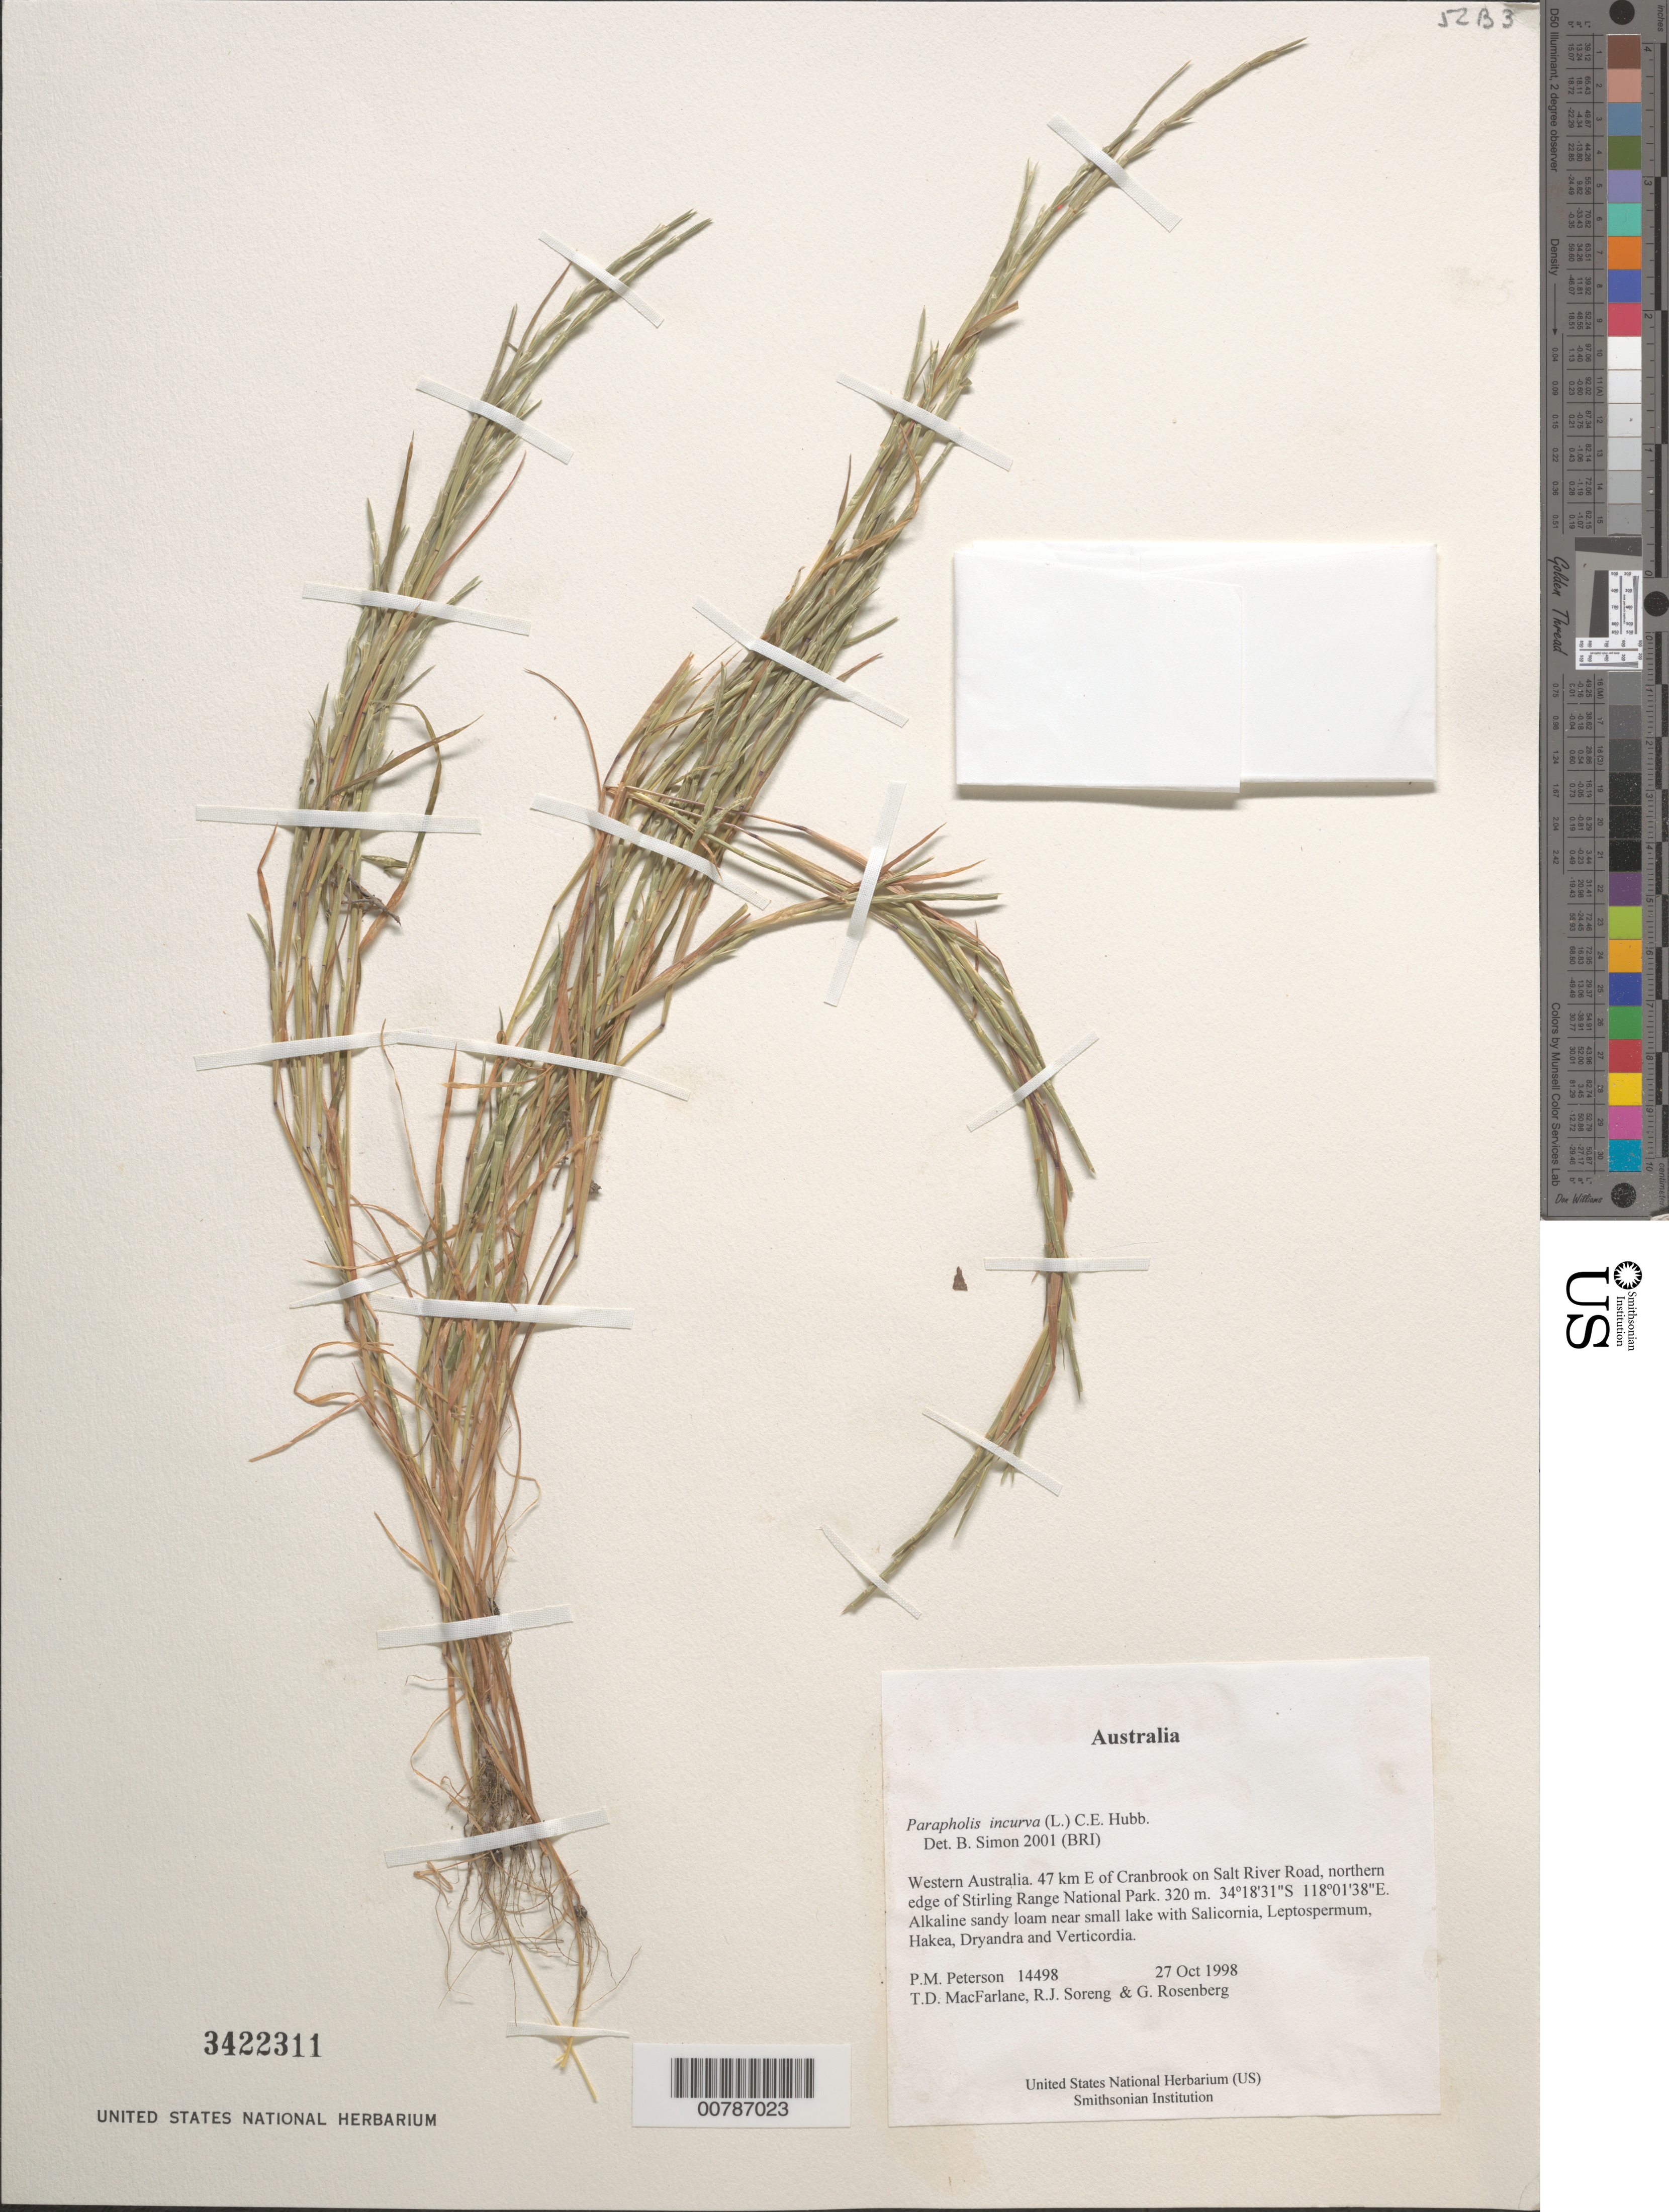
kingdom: Plantae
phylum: Tracheophyta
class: Liliopsida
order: Poales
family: Poaceae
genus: Parapholis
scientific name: Parapholis incurva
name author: (L.) C.E. Hubb.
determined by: Simon, B.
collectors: P. M. Peterson, T. Macfarlane, R. J. Soreng & G. Rosenberg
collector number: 14498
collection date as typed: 27 Oct 1998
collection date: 1998-10-27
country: Australia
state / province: Western Australia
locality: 47 km E of Cranbrook on Salt River Road, northern edge of Stirling Range National Park.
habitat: Alkaline sandy loam near small lake with Salicornia, Leptospermum, Hakea, Dryandra and Verticordia.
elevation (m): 320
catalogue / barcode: US 3422311